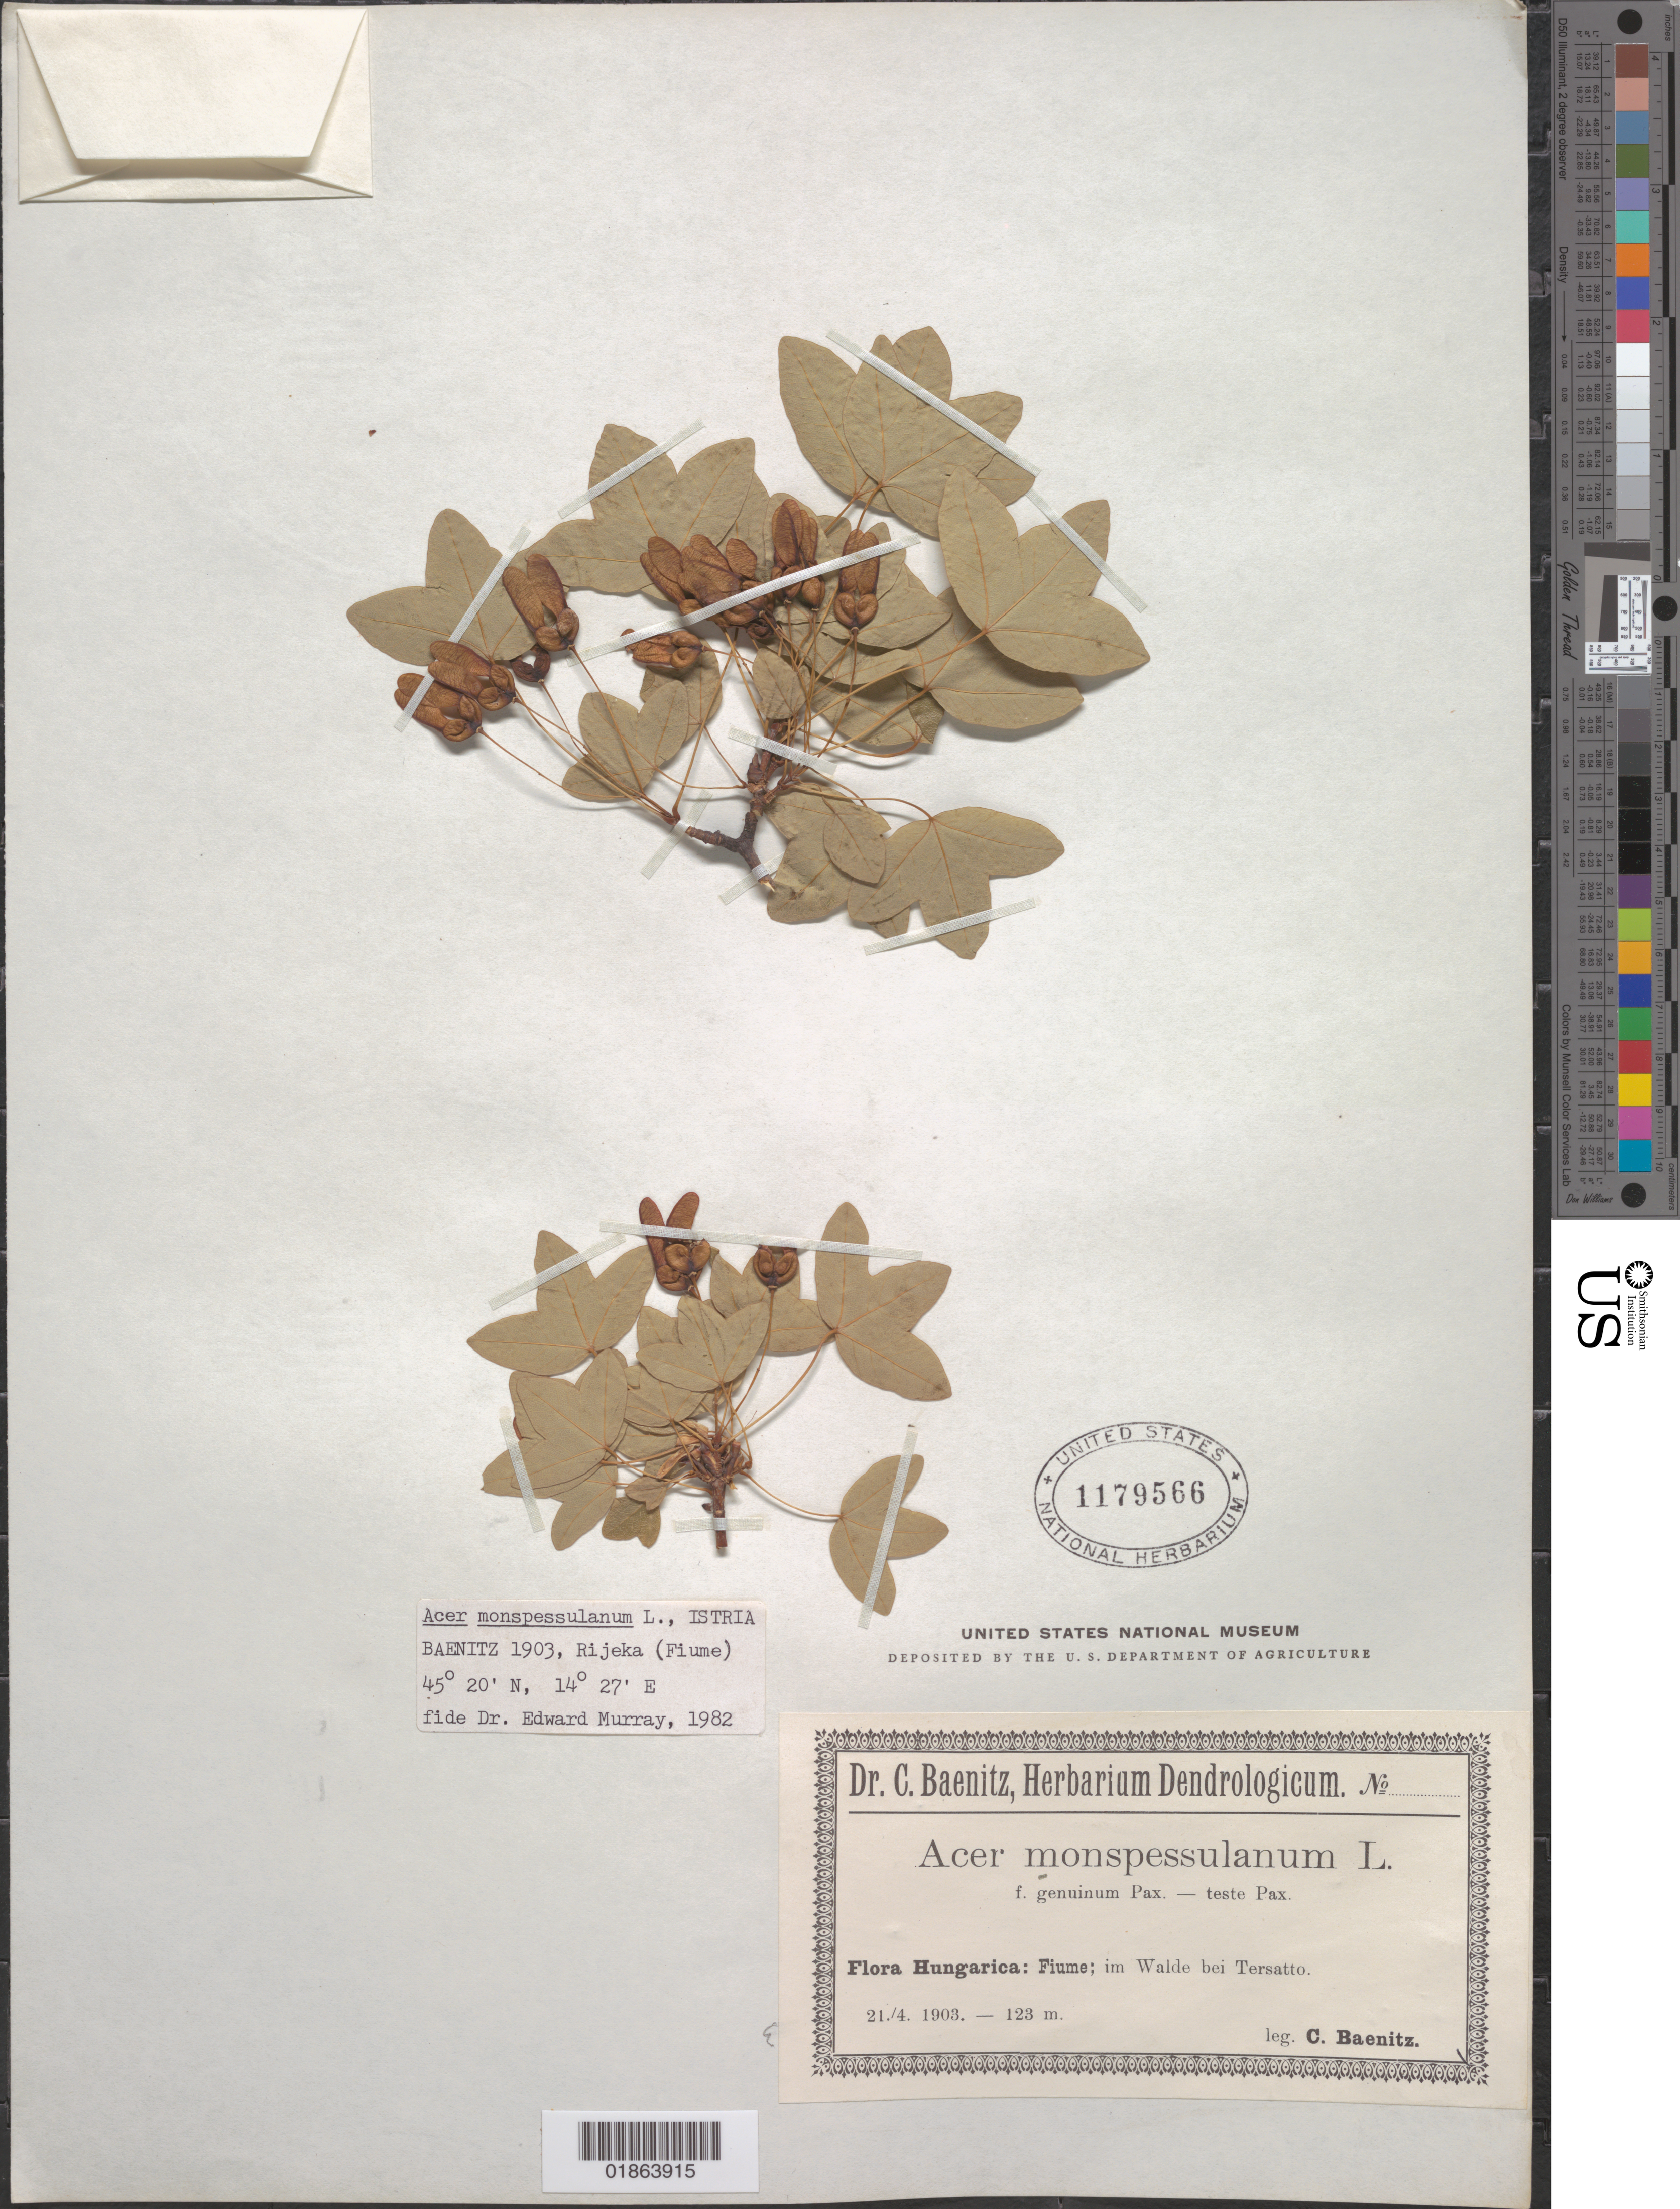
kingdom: Plantae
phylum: Tracheophyta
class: Magnoliopsida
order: Sapindales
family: Sapindaceae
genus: Acer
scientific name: Acer monspessulanum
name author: L.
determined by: Murray, Edward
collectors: C. G. Baenitz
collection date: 1903-04-21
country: Croatia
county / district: Primorje-Gorski Kotar County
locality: Fiume [Rijeka]; im Walde bei Tersatto [Trsat]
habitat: Walde [forest]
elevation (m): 123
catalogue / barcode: US 1179566